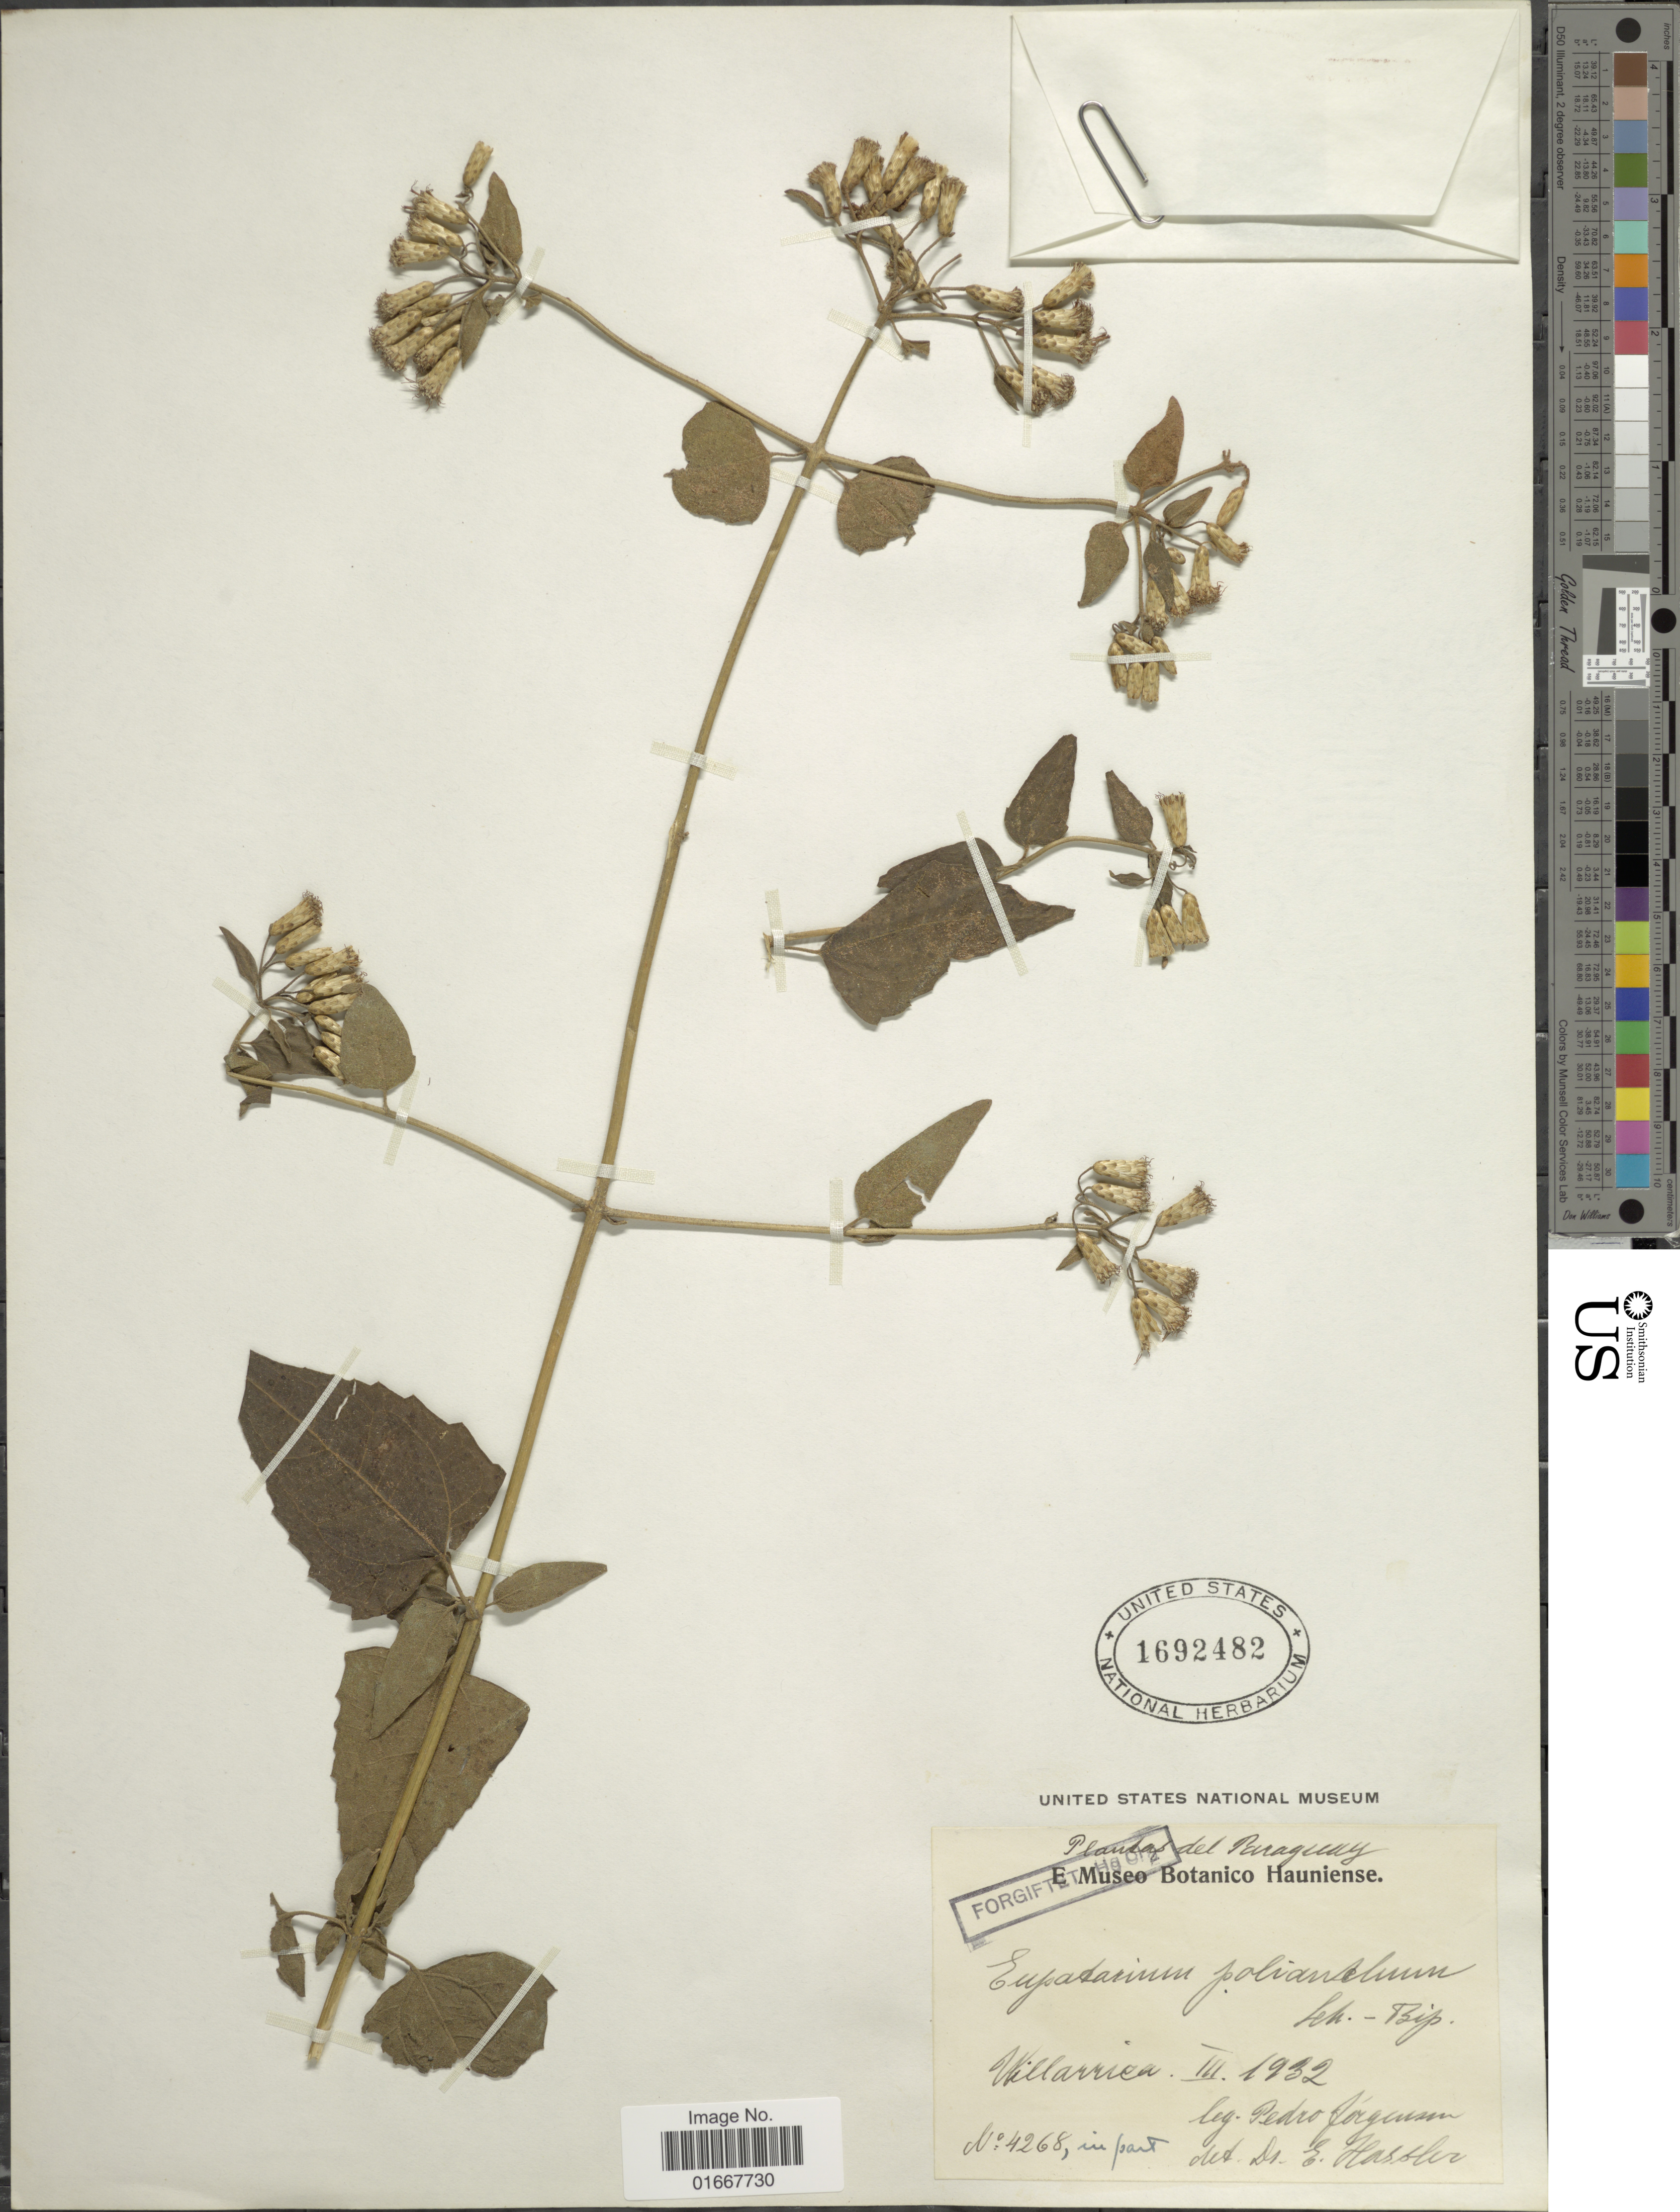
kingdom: Plantae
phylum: Tracheophyta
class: Magnoliopsida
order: Asterales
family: Asteraceae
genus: Chromolaena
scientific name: Chromolaena polyantha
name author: (Sch. Bip. & Baker) R.M. King & H. Rob.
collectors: P. Jörgensen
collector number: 4268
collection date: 1932-03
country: Paraguay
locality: Villarrica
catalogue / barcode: US 1692482